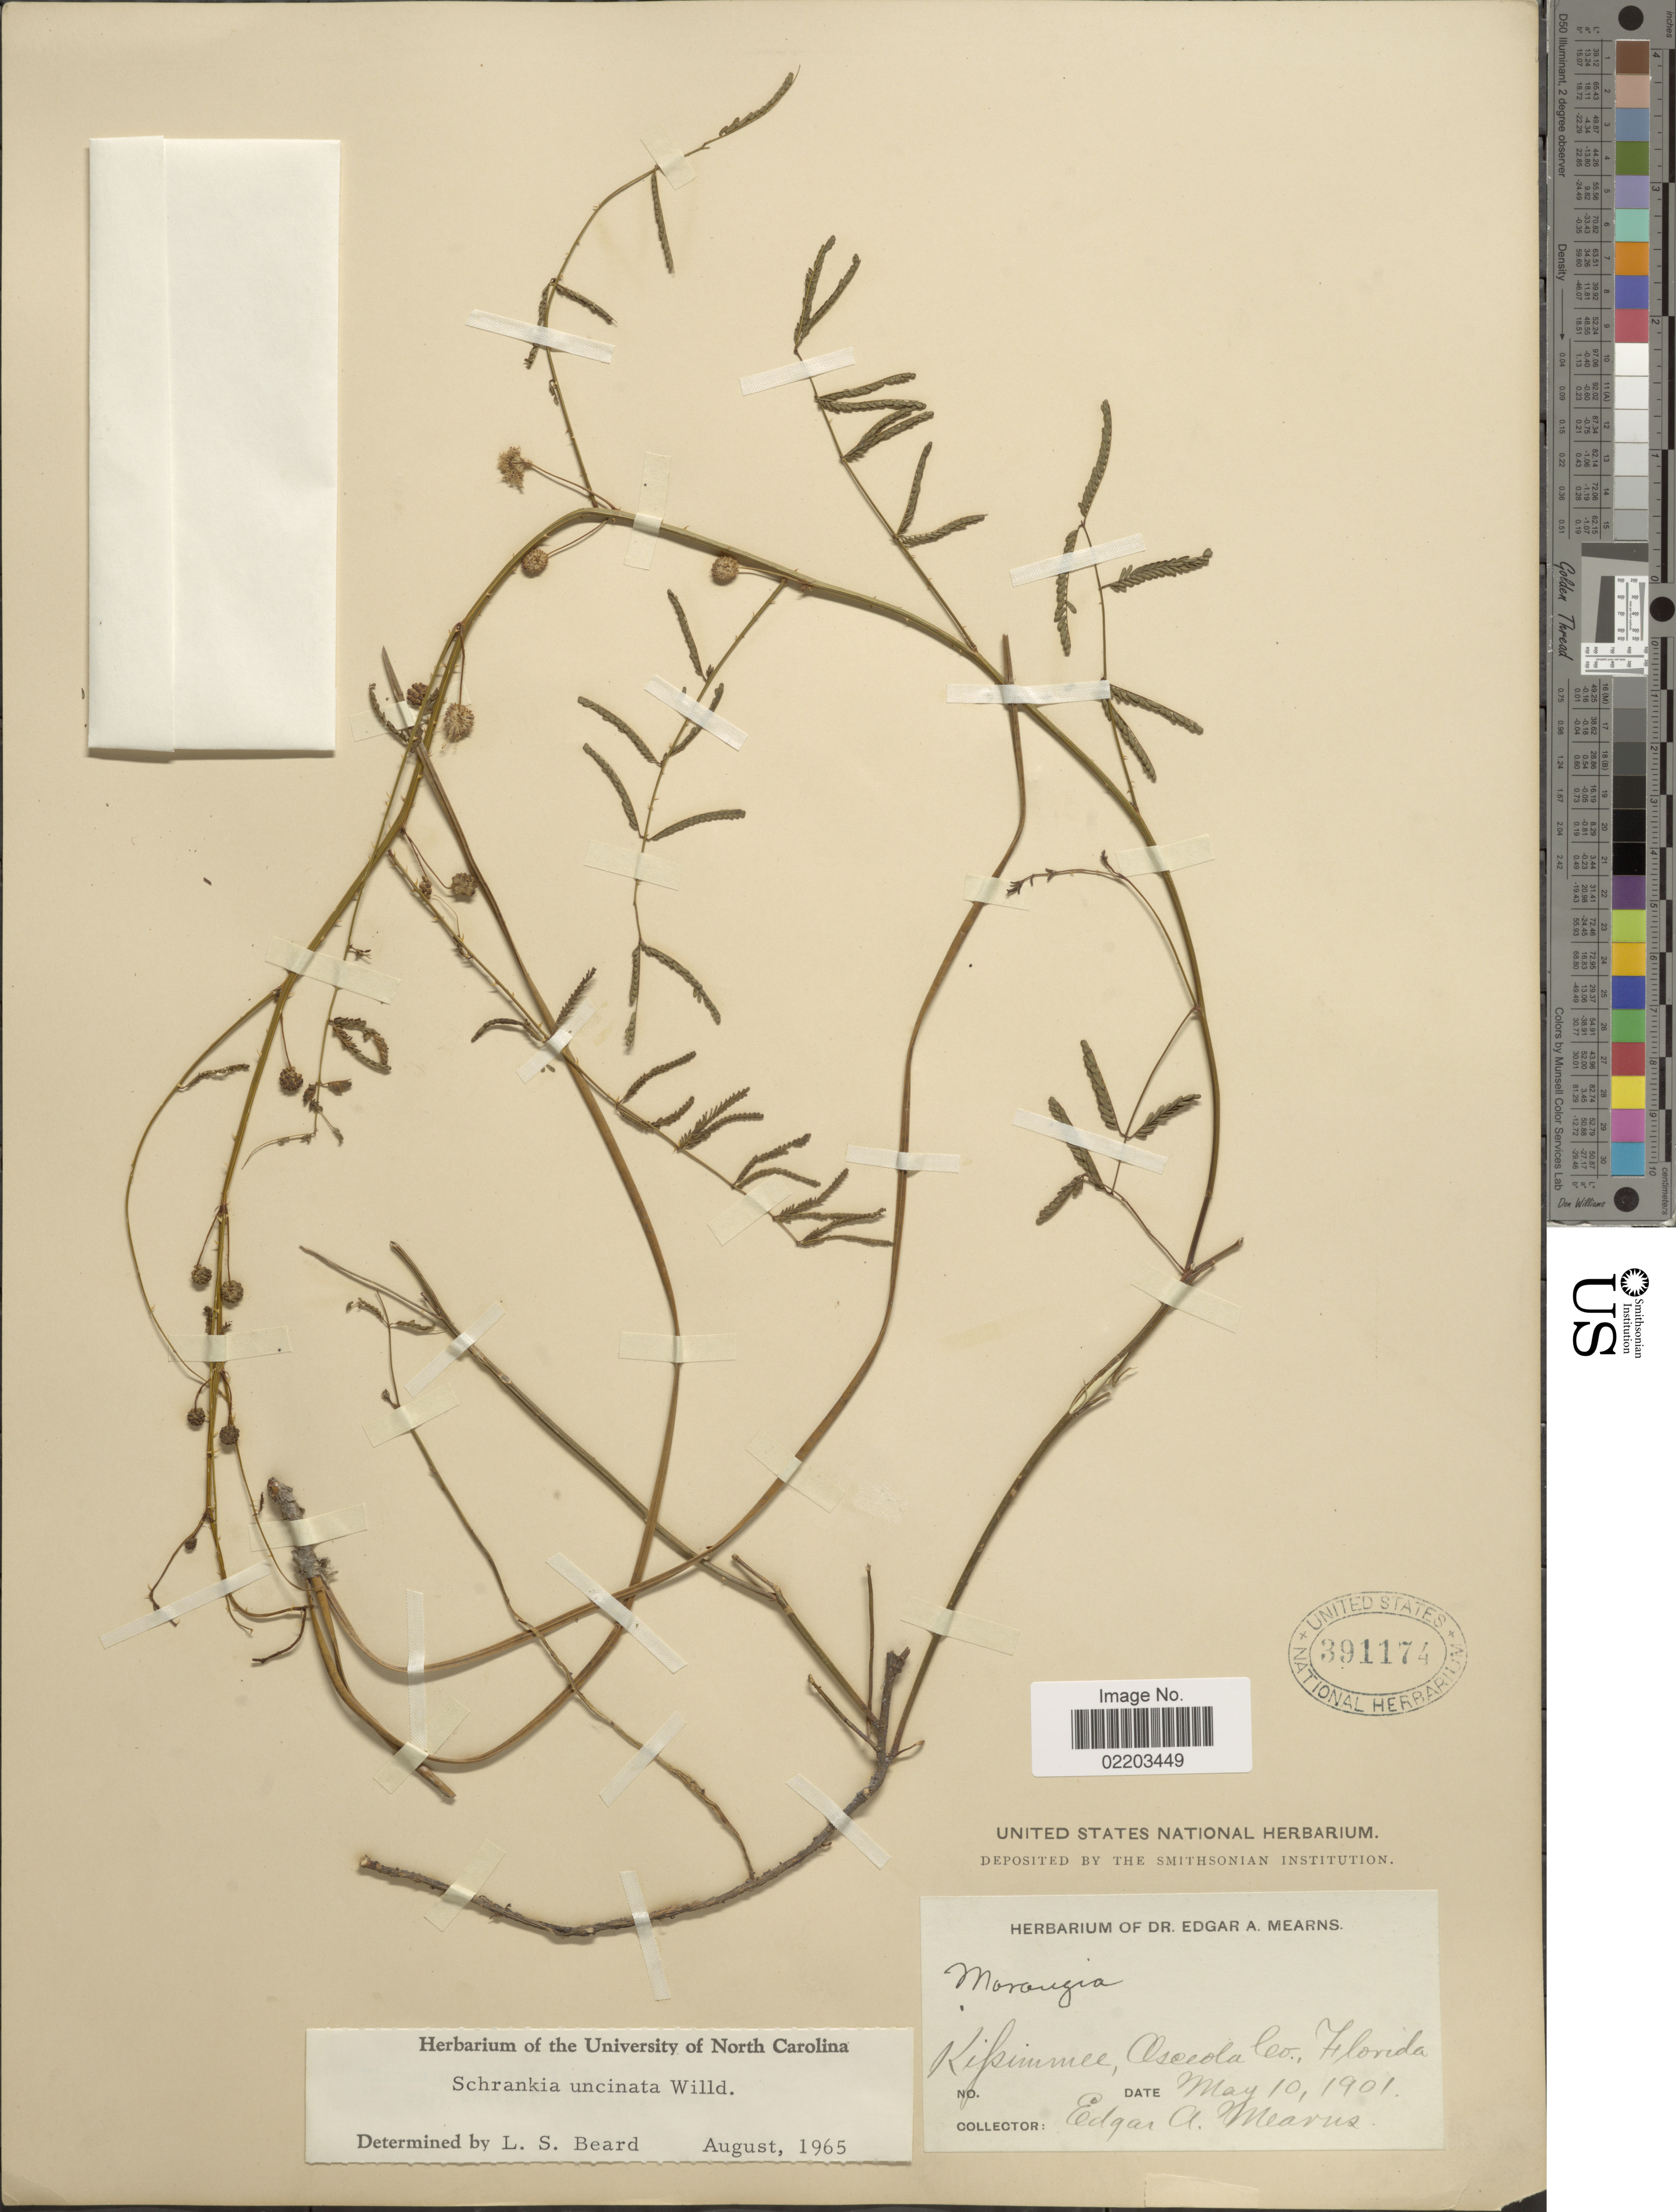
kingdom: Plantae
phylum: Tracheophyta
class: Magnoliopsida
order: Fabales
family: Fabaceae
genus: Mimosa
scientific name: Mimosa floridana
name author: (Chapm.) Weakley & Flores-Cruz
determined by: Strong, M. T., (US), Smithsonian Institution - National Museum of Natural History (UNITED STATES)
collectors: E. A. Mearns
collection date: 1901-05-10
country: United States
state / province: Florida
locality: Kifsimmee, Oscola Co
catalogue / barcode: US 391174